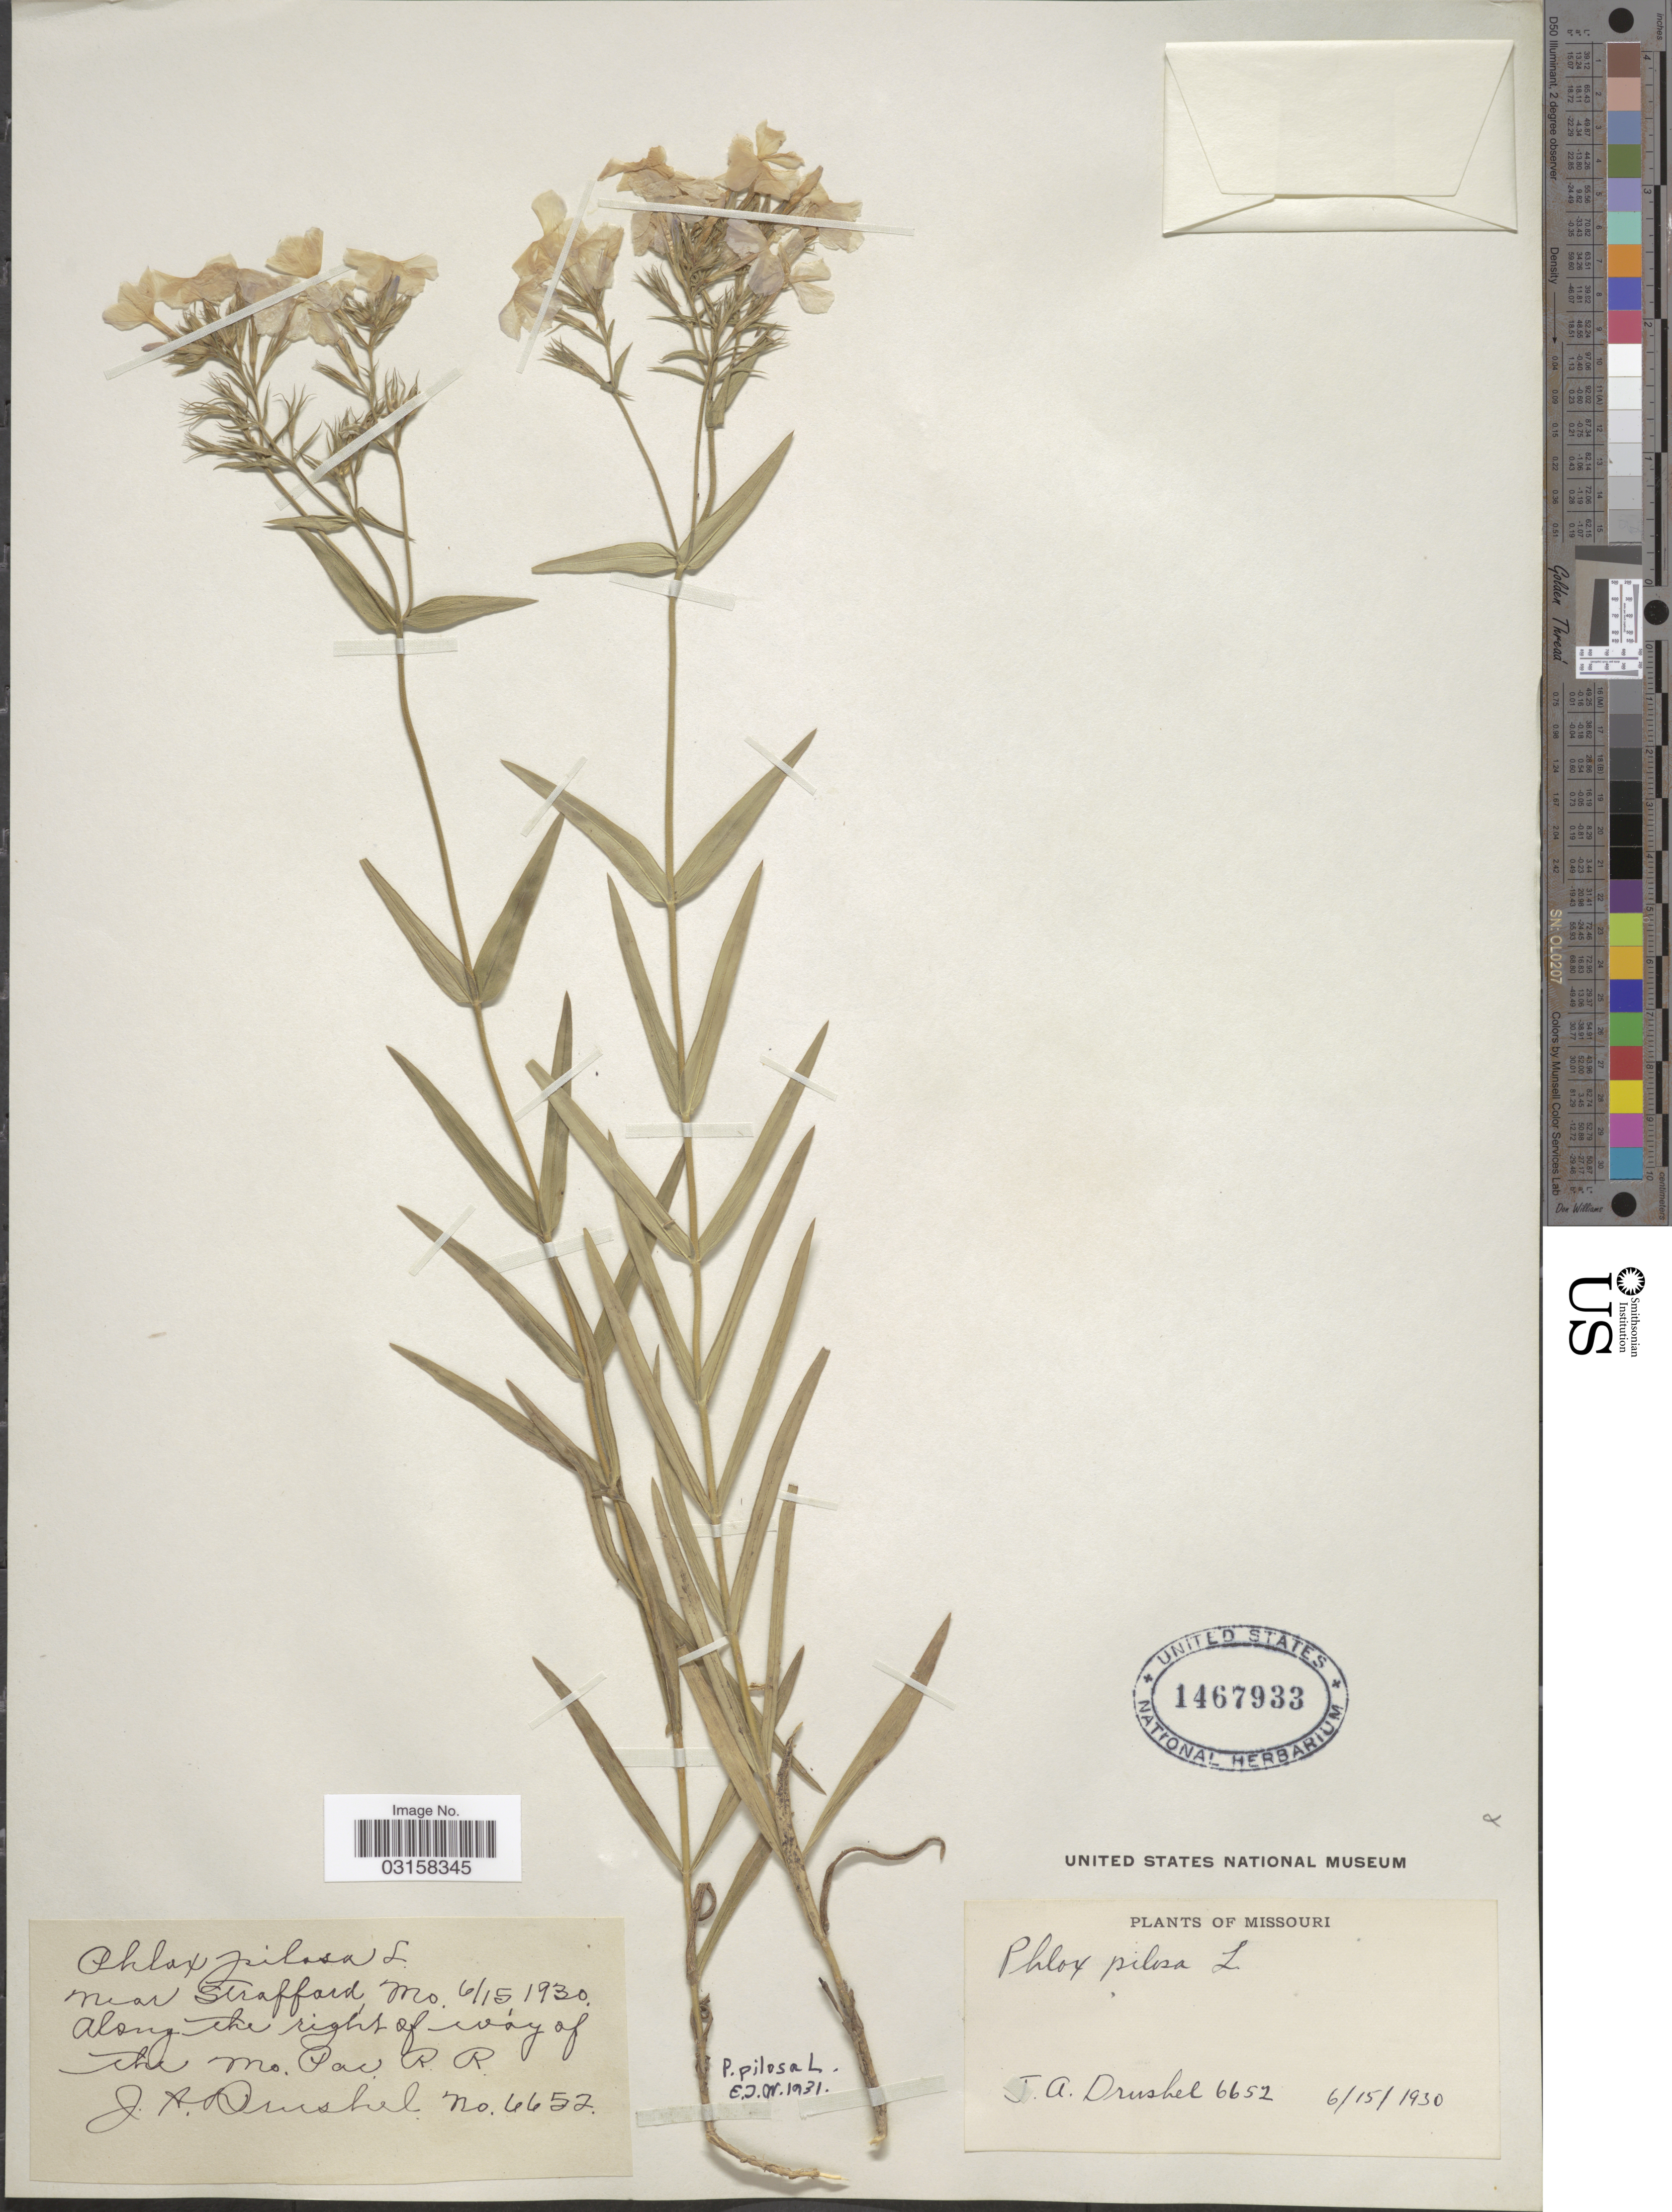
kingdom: Plantae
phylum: Tracheophyta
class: Magnoliopsida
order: Ericales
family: Polemoniaceae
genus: Phlox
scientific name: Phlox pilosa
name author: L.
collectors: J. A. Drushel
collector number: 6652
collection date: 1930-06-15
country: United States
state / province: Missouri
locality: Near Strafford, Mo. Along the right of way of the Mo. Pac R. R.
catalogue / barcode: US 1467933